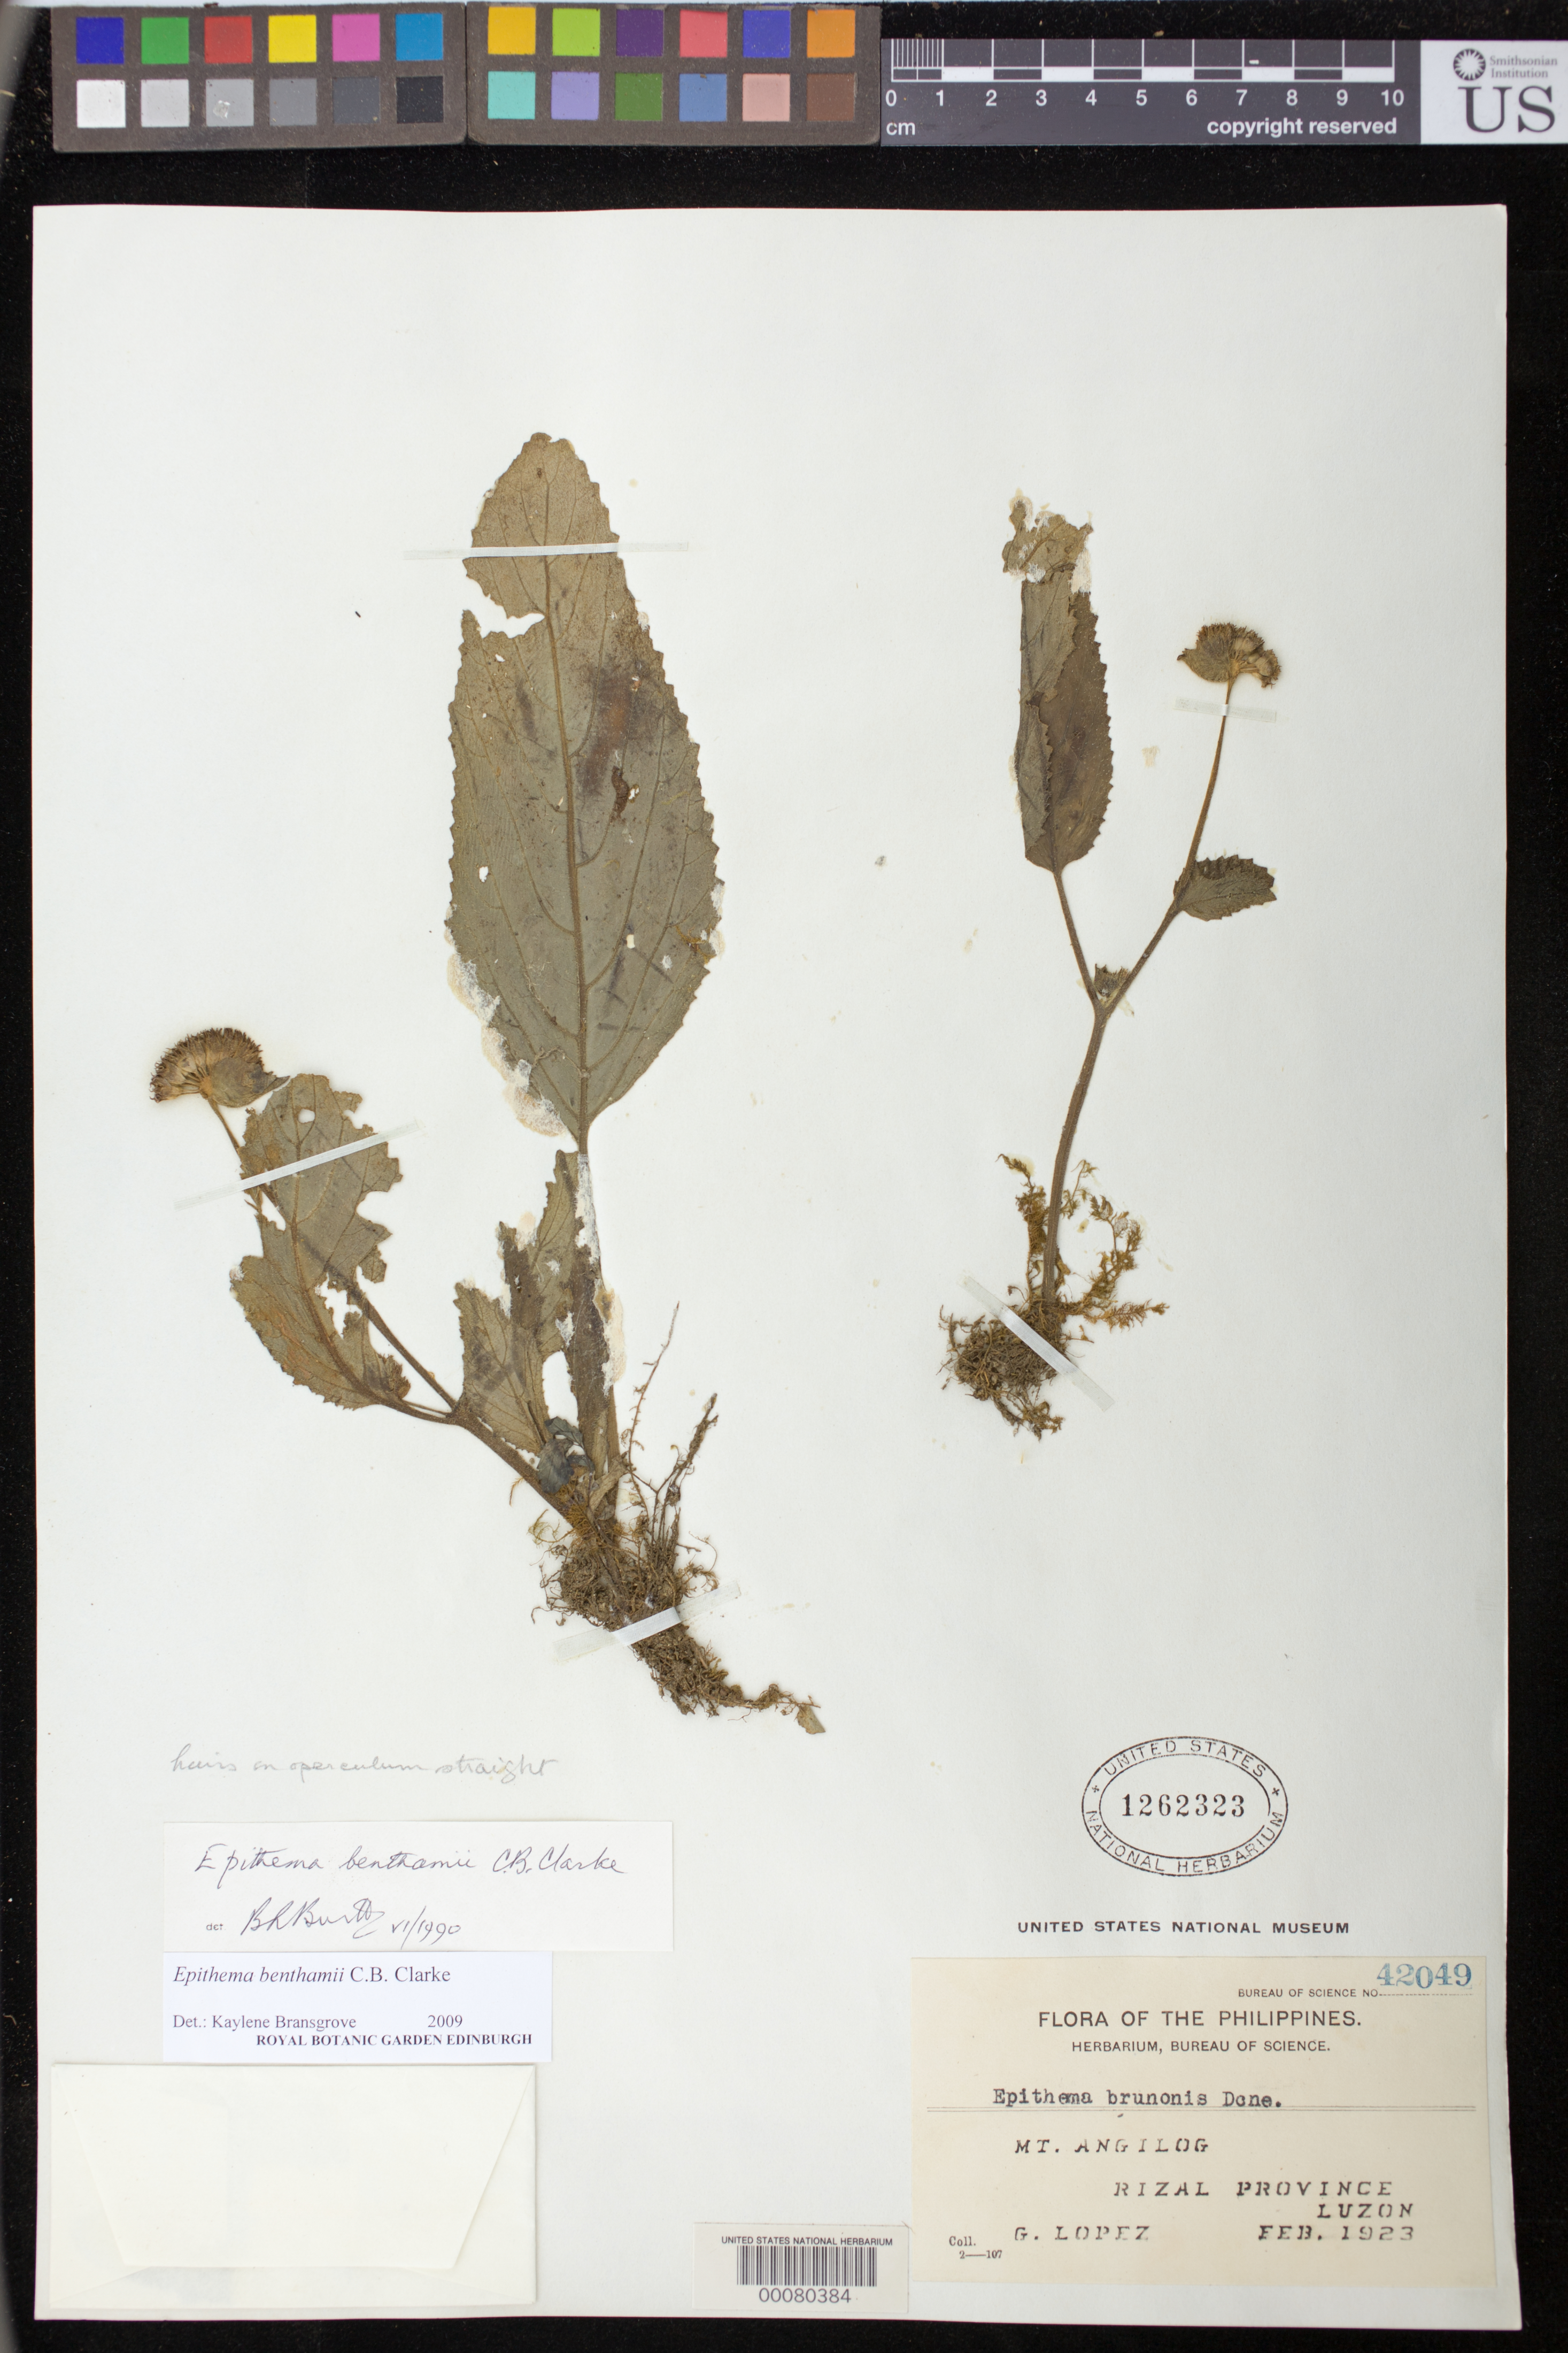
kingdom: Plantae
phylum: Tracheophyta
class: Magnoliopsida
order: Lamiales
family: Gesneriaceae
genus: Epithema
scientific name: Epithema benthamii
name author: C.B. Clarke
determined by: Bransgrove, Kaylene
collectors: G. Lopéz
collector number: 42049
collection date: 1923-02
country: Philippines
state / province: Calabarzon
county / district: Rizal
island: Luzon Island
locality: Luzon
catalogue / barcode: US 1262323